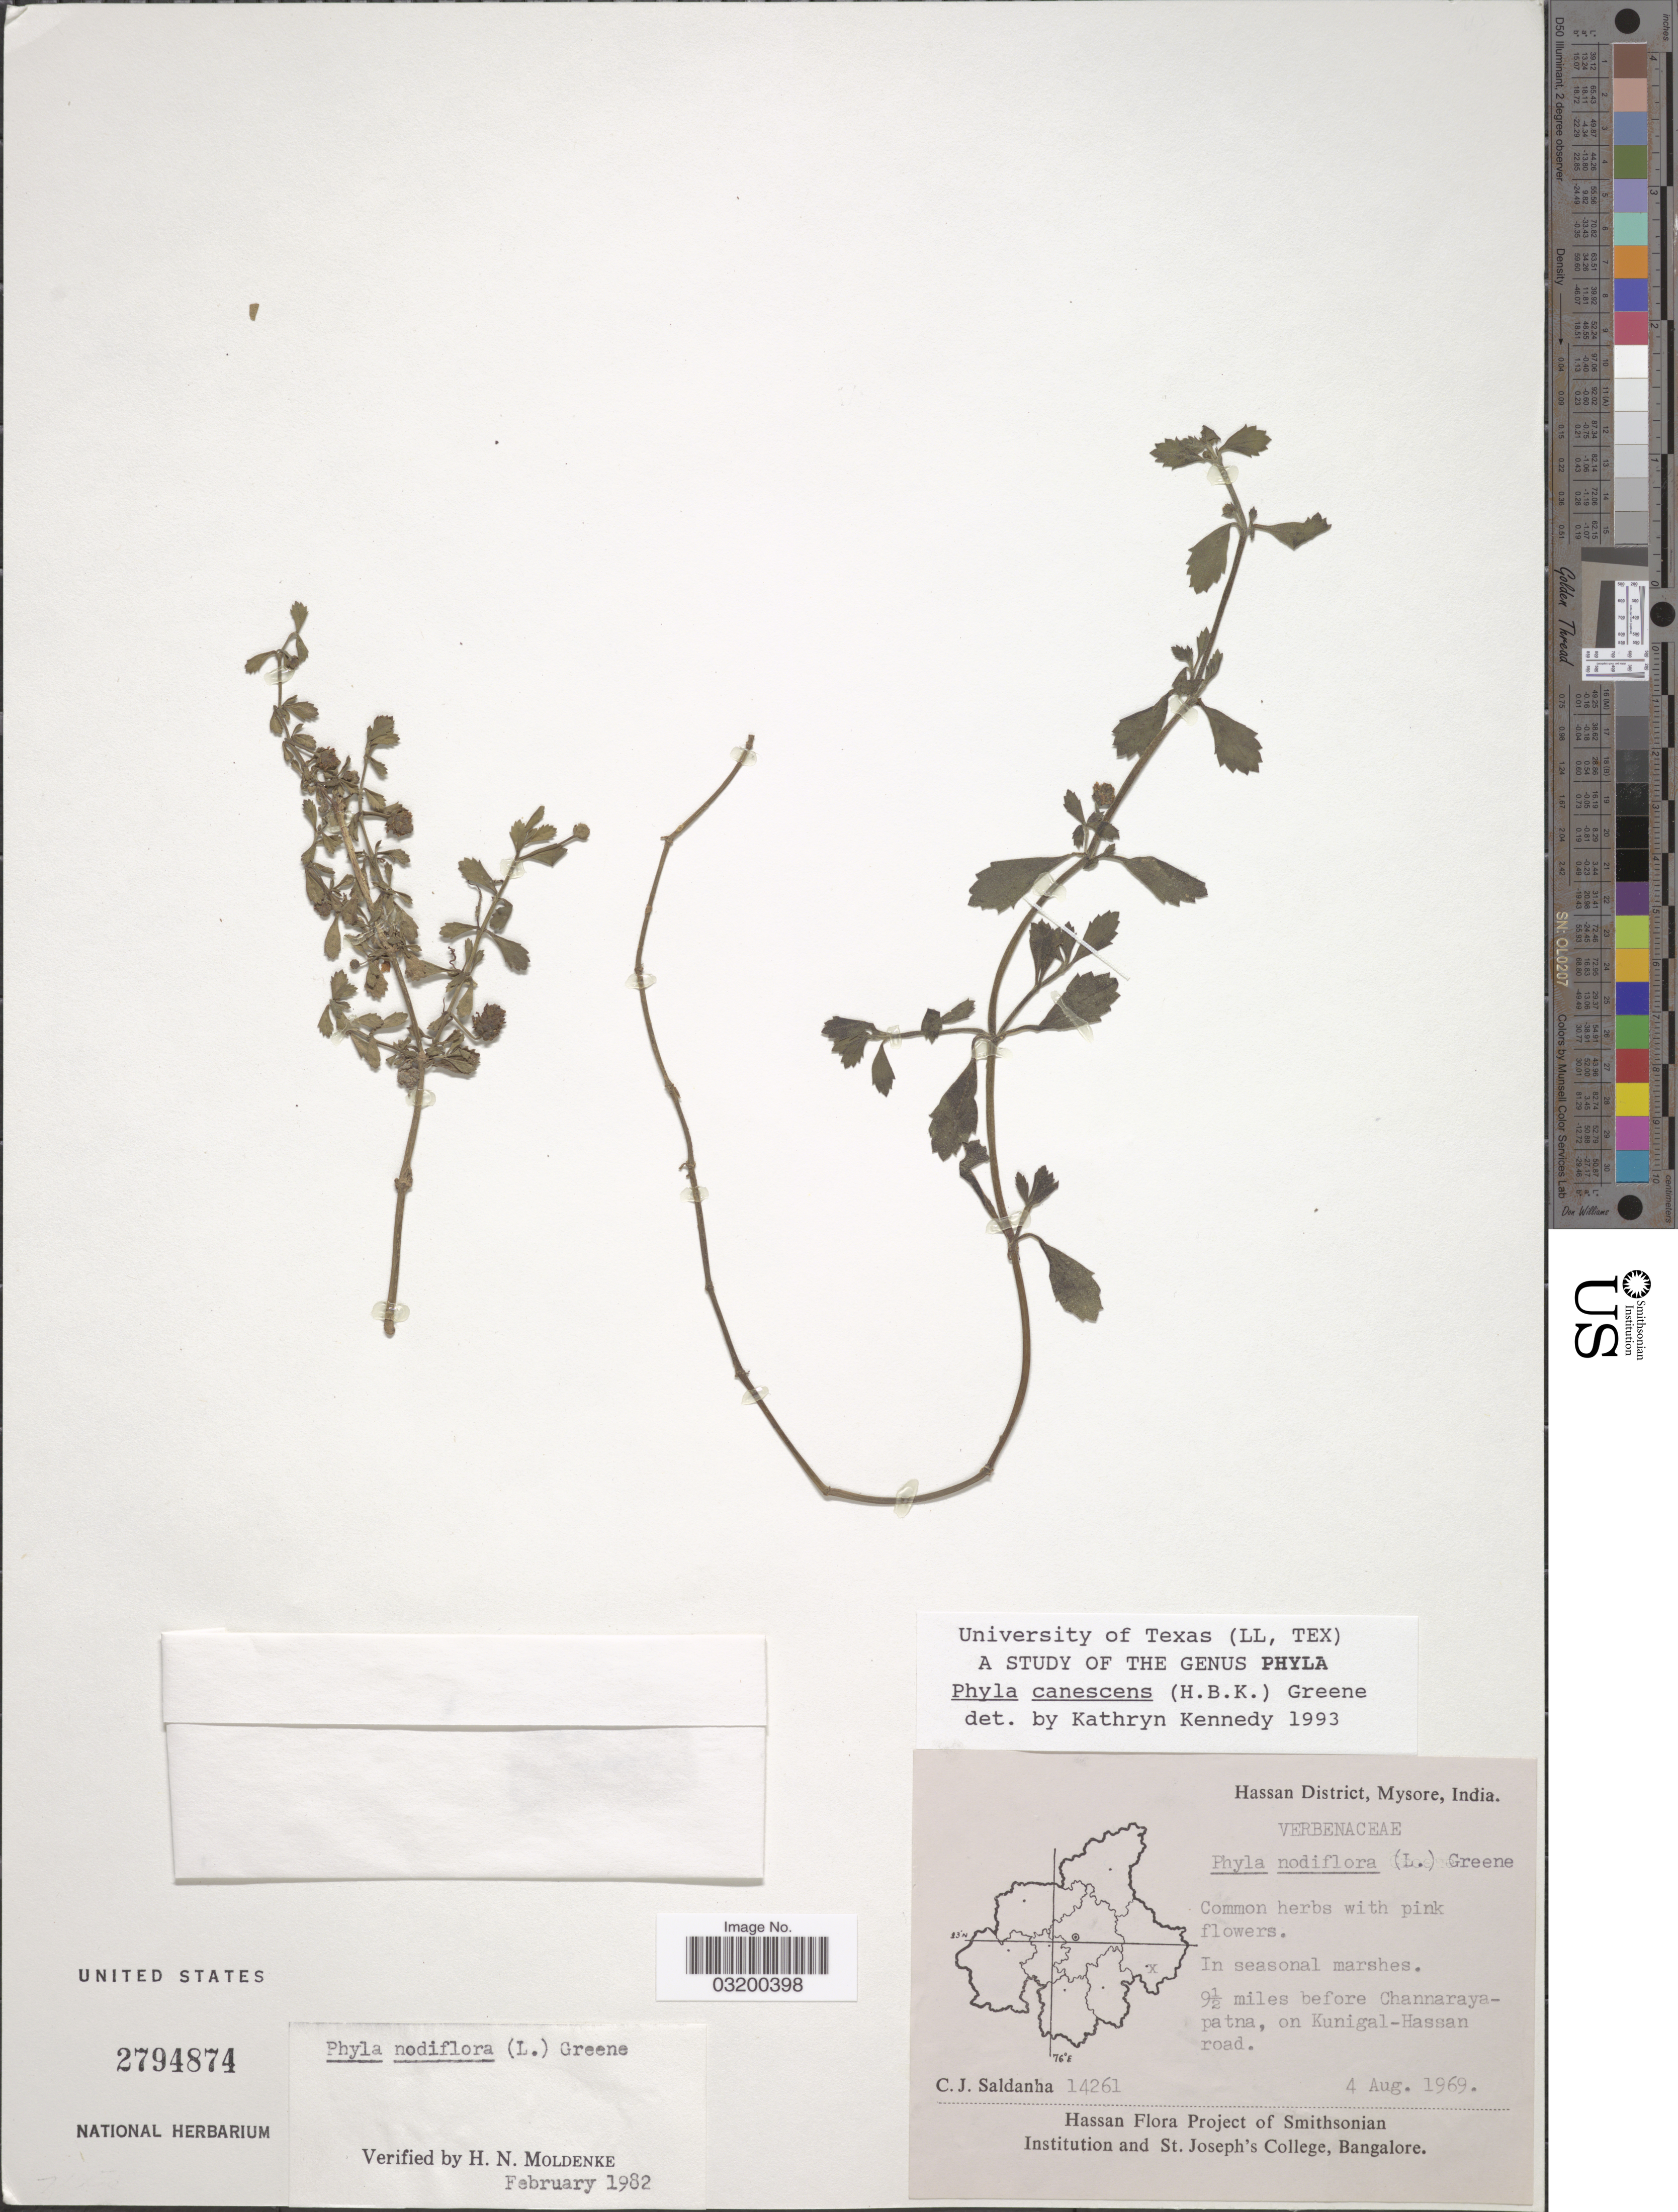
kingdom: Plantae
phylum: Tracheophyta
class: Magnoliopsida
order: Lamiales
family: Verbenaceae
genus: Phyla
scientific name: Phyla canescens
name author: (Kunth) S.W. Greene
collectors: C. J. Saldanha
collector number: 14261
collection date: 1969-08-04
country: India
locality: In seasonal marshes. Hassan District, Mysore. 9½ miles before Channarayapatna, on Kunigal-Hassan road.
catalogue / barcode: US 2794874